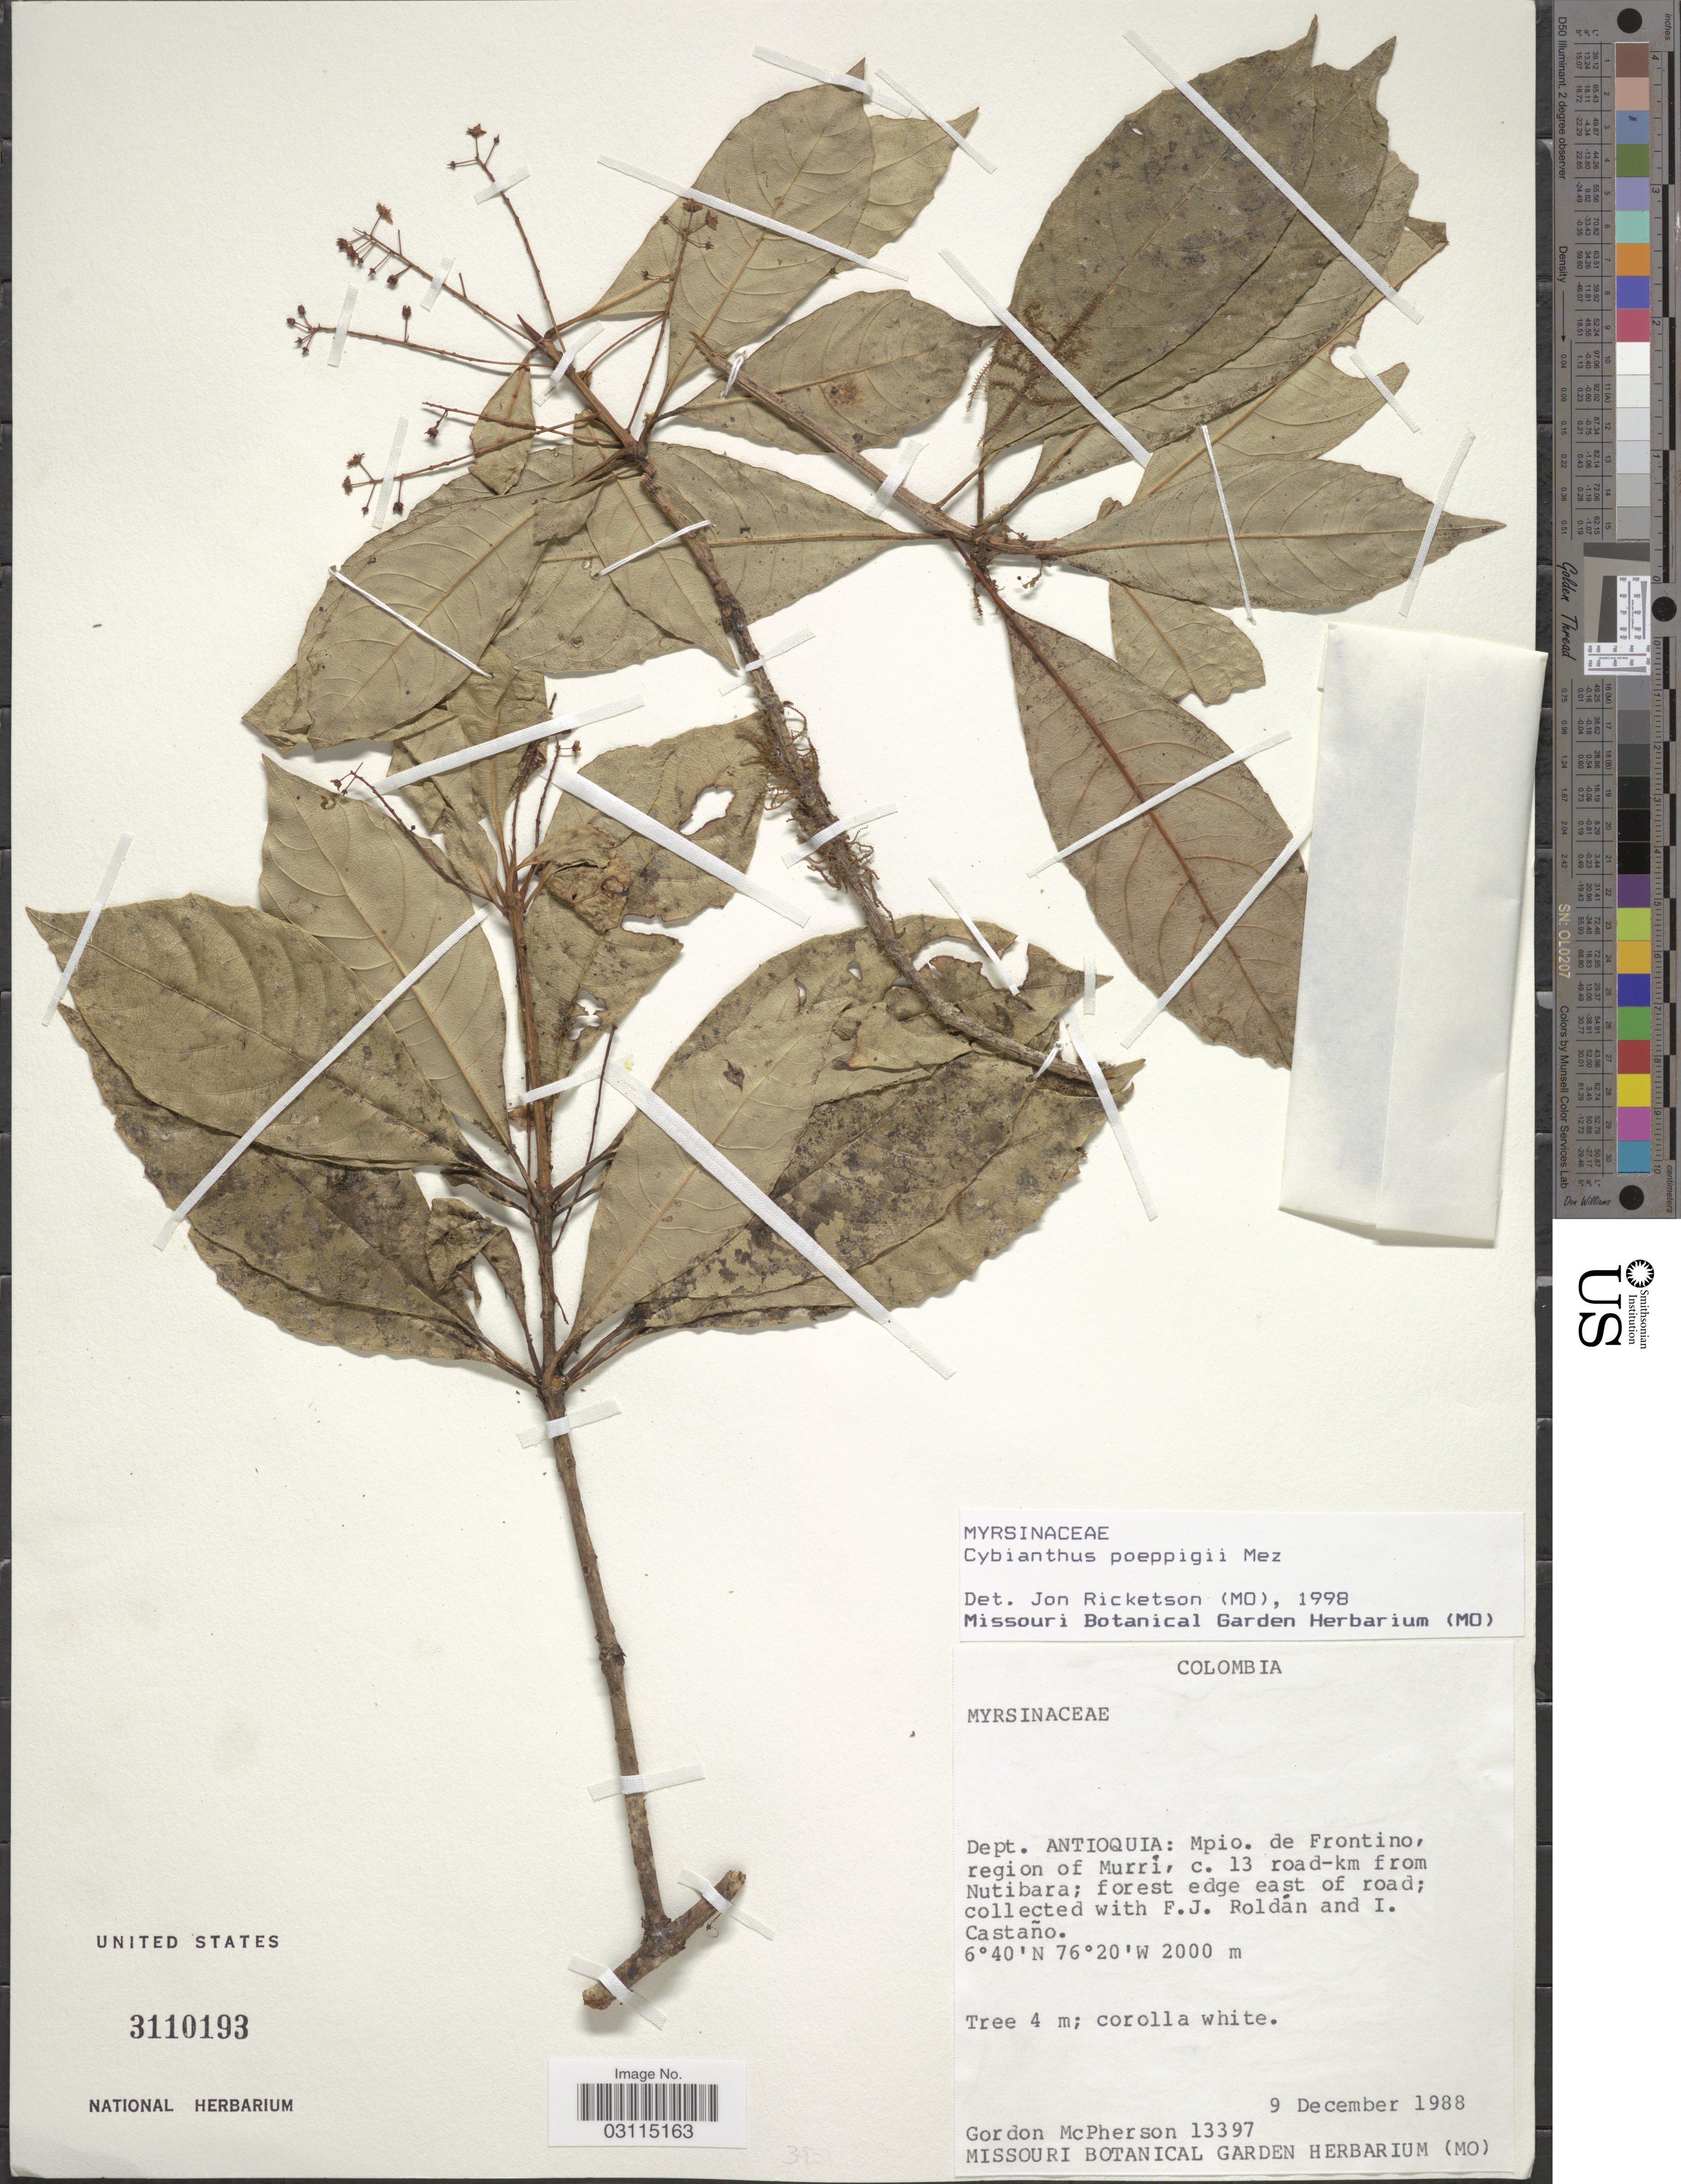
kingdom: Plantae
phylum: Tracheophyta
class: Magnoliopsida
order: Ericales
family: Primulaceae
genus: Cybianthus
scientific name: Cybianthus poeppigii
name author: Mez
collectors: G. D. McPherson, F. J. Roldán & I. Castaño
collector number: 13397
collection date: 1988-12-09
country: Colombia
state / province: Antioquia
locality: Dept. Antioquia: Mpio. de Frontino, region of Murrí, c. 13 road-km from Nutibara; forest edge east of road.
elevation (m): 2000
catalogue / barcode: US 3110193